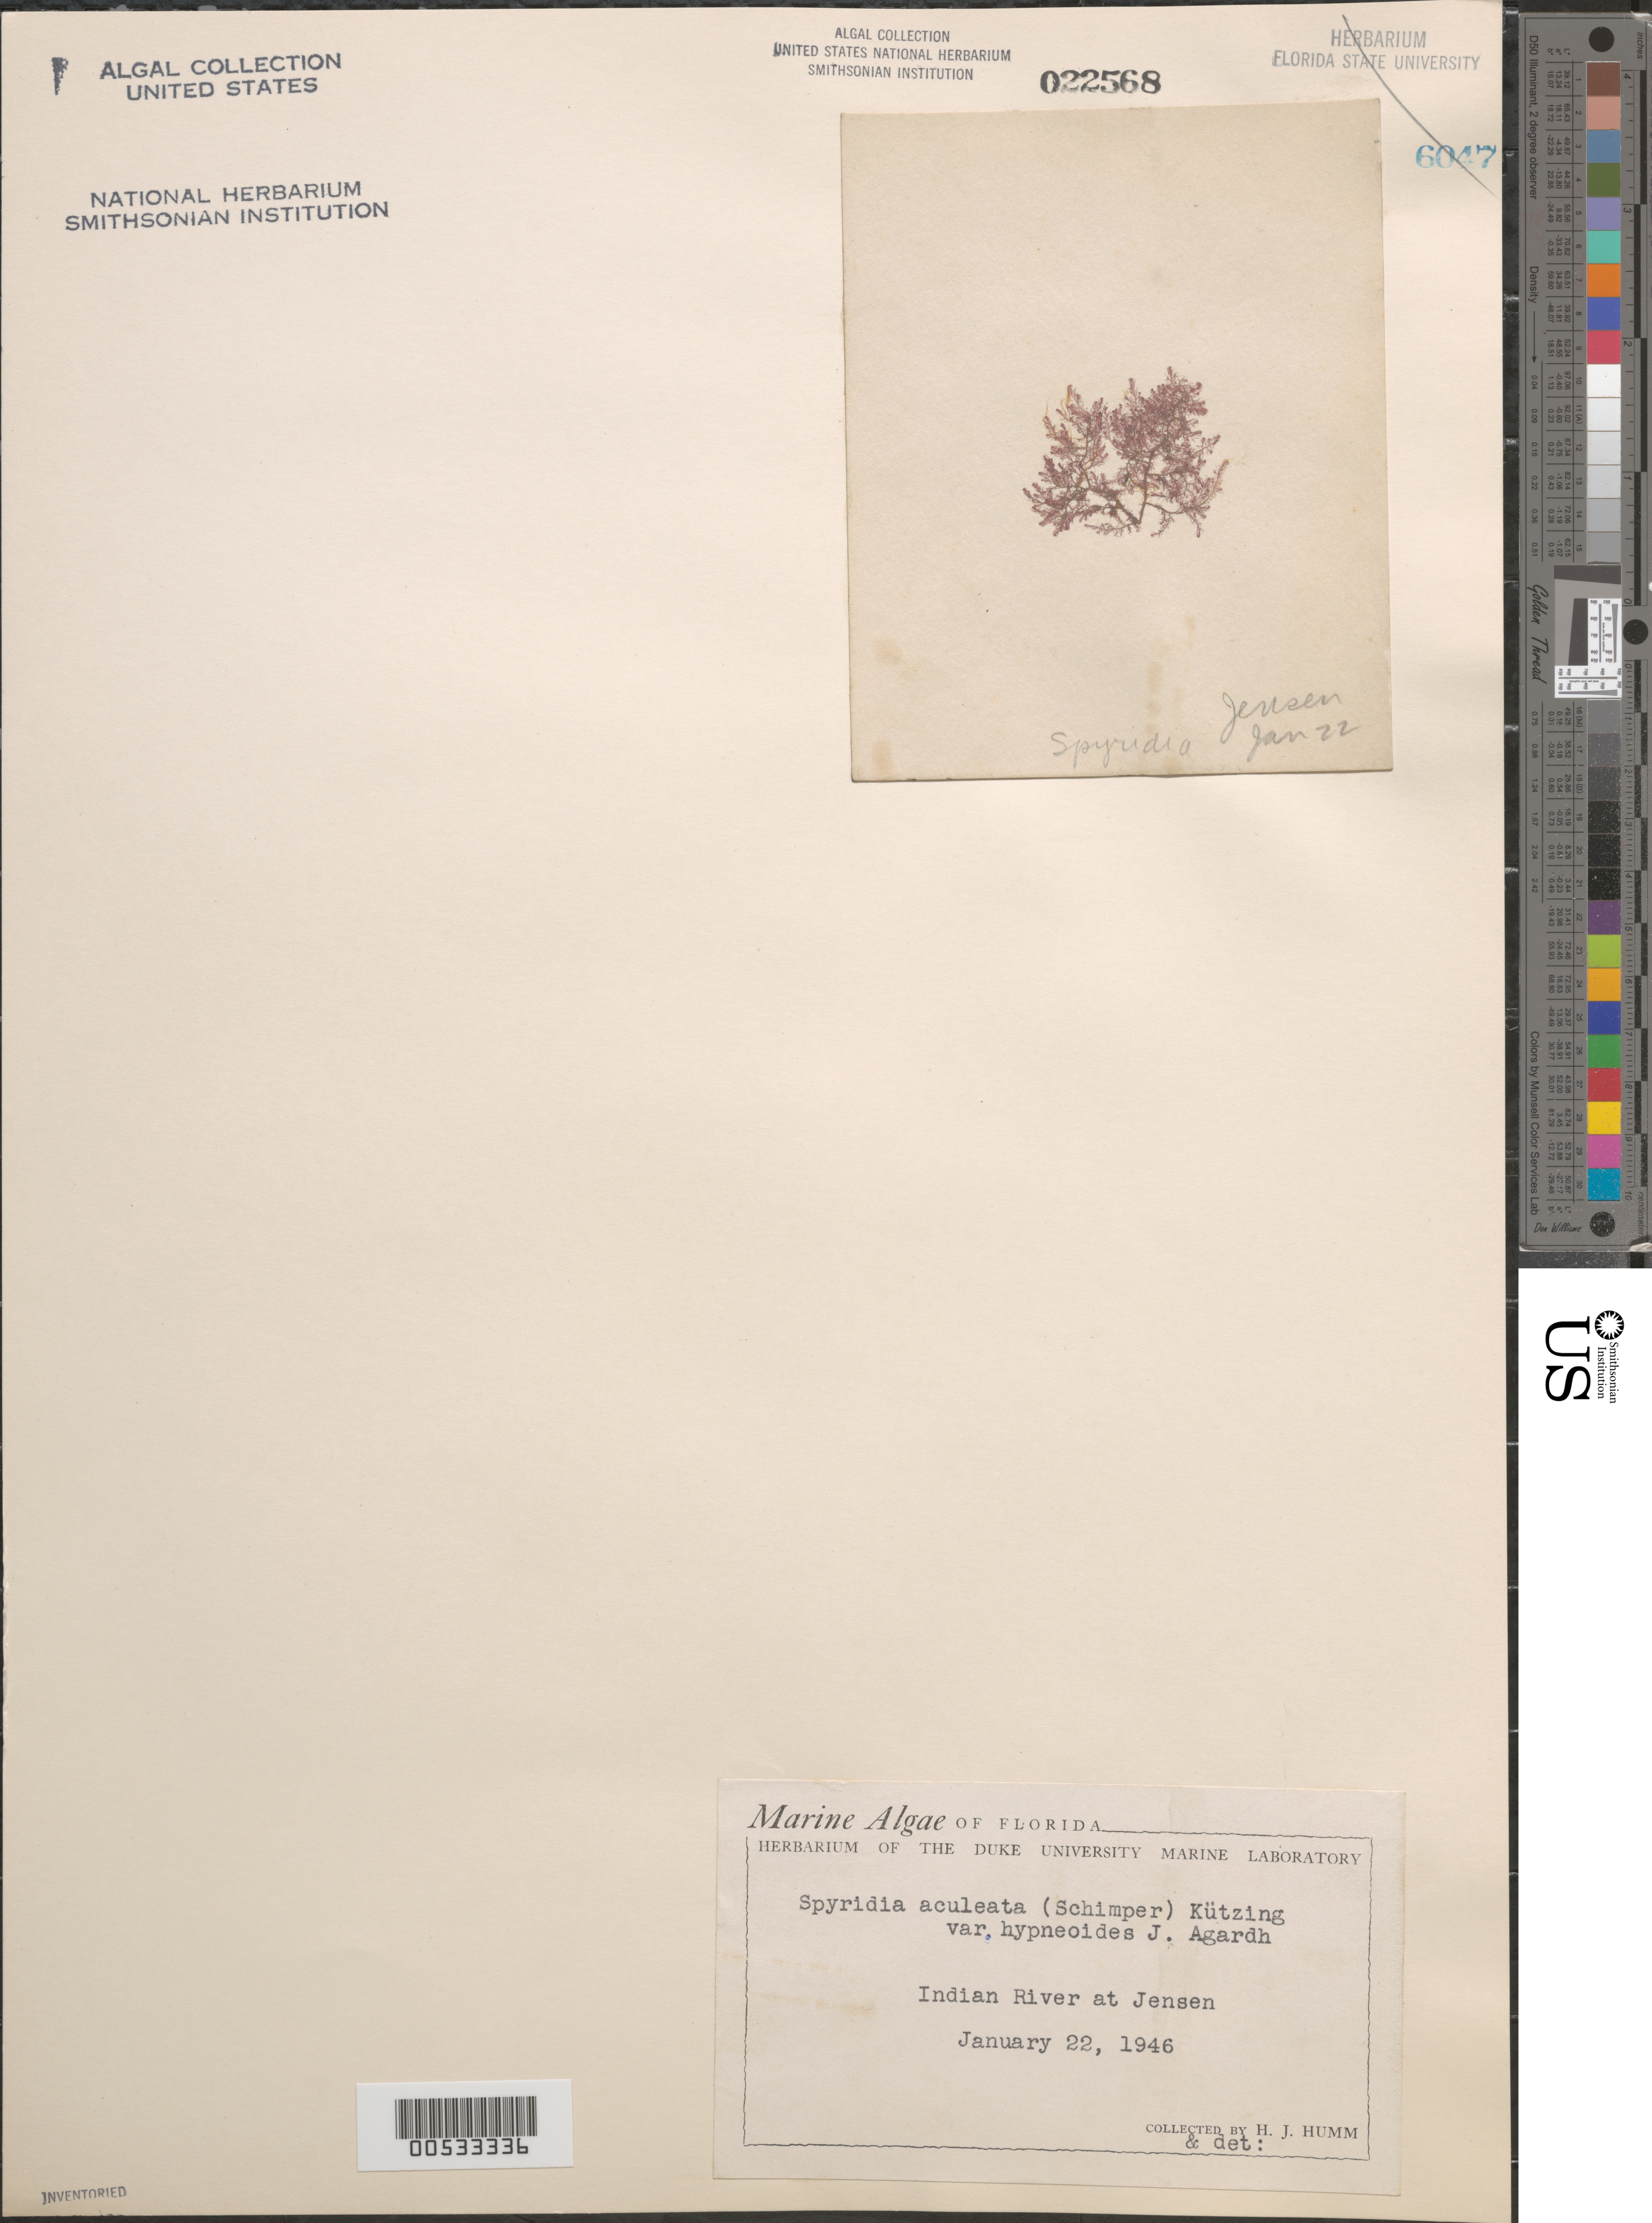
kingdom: Plantae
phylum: Rhodophyta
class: Florideophyceae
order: Ceramiales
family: Spyridiaceae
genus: Spyridia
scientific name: Spyridia aculeata var. hypneoides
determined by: Humm, Harold J.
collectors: H. J. Humm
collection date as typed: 22 Jan 1946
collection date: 1946-01-22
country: United States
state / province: Florida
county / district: Saint Lucie County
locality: Indian River, Jensen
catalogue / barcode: US 22568